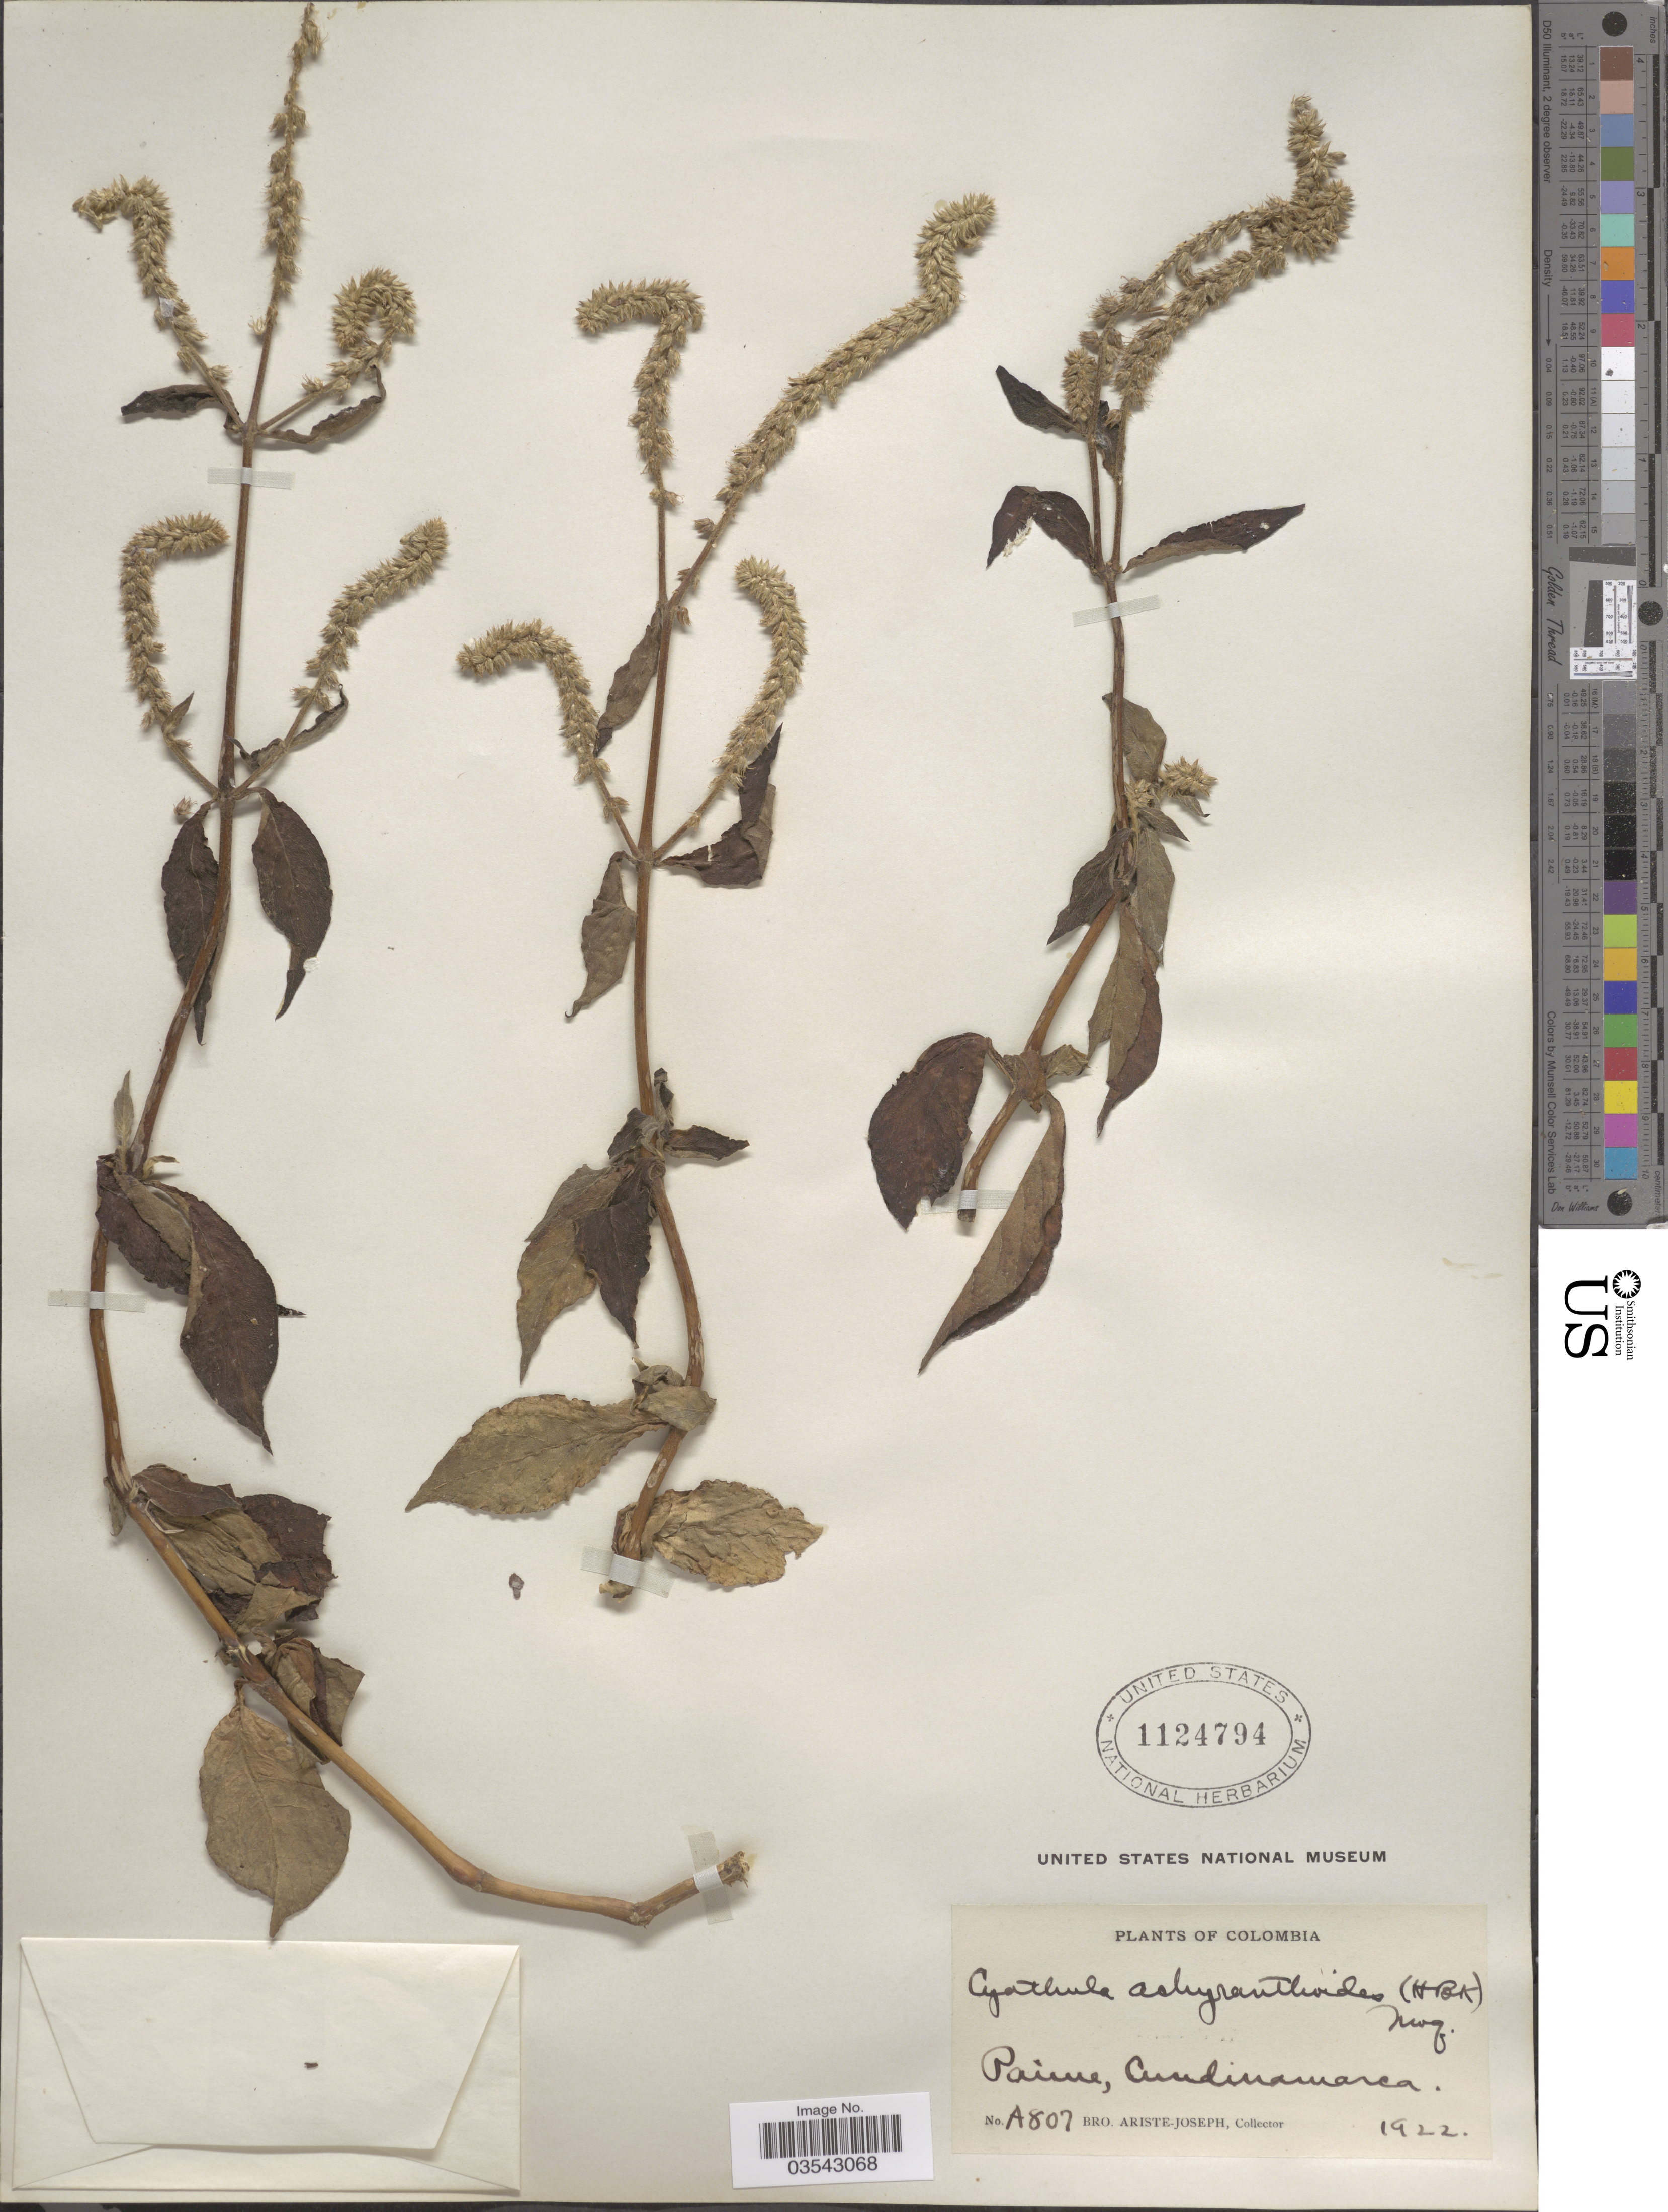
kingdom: Plantae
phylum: Tracheophyta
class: Magnoliopsida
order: Caryophyllales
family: Amaranthaceae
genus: Cyathula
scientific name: Cyathula achyranthoides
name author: (Kunth) Moq.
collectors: Bro. Ariste-Joseph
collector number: A807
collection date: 1922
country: Colombia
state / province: Cundinamarca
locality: Paime.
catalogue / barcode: US 1124794